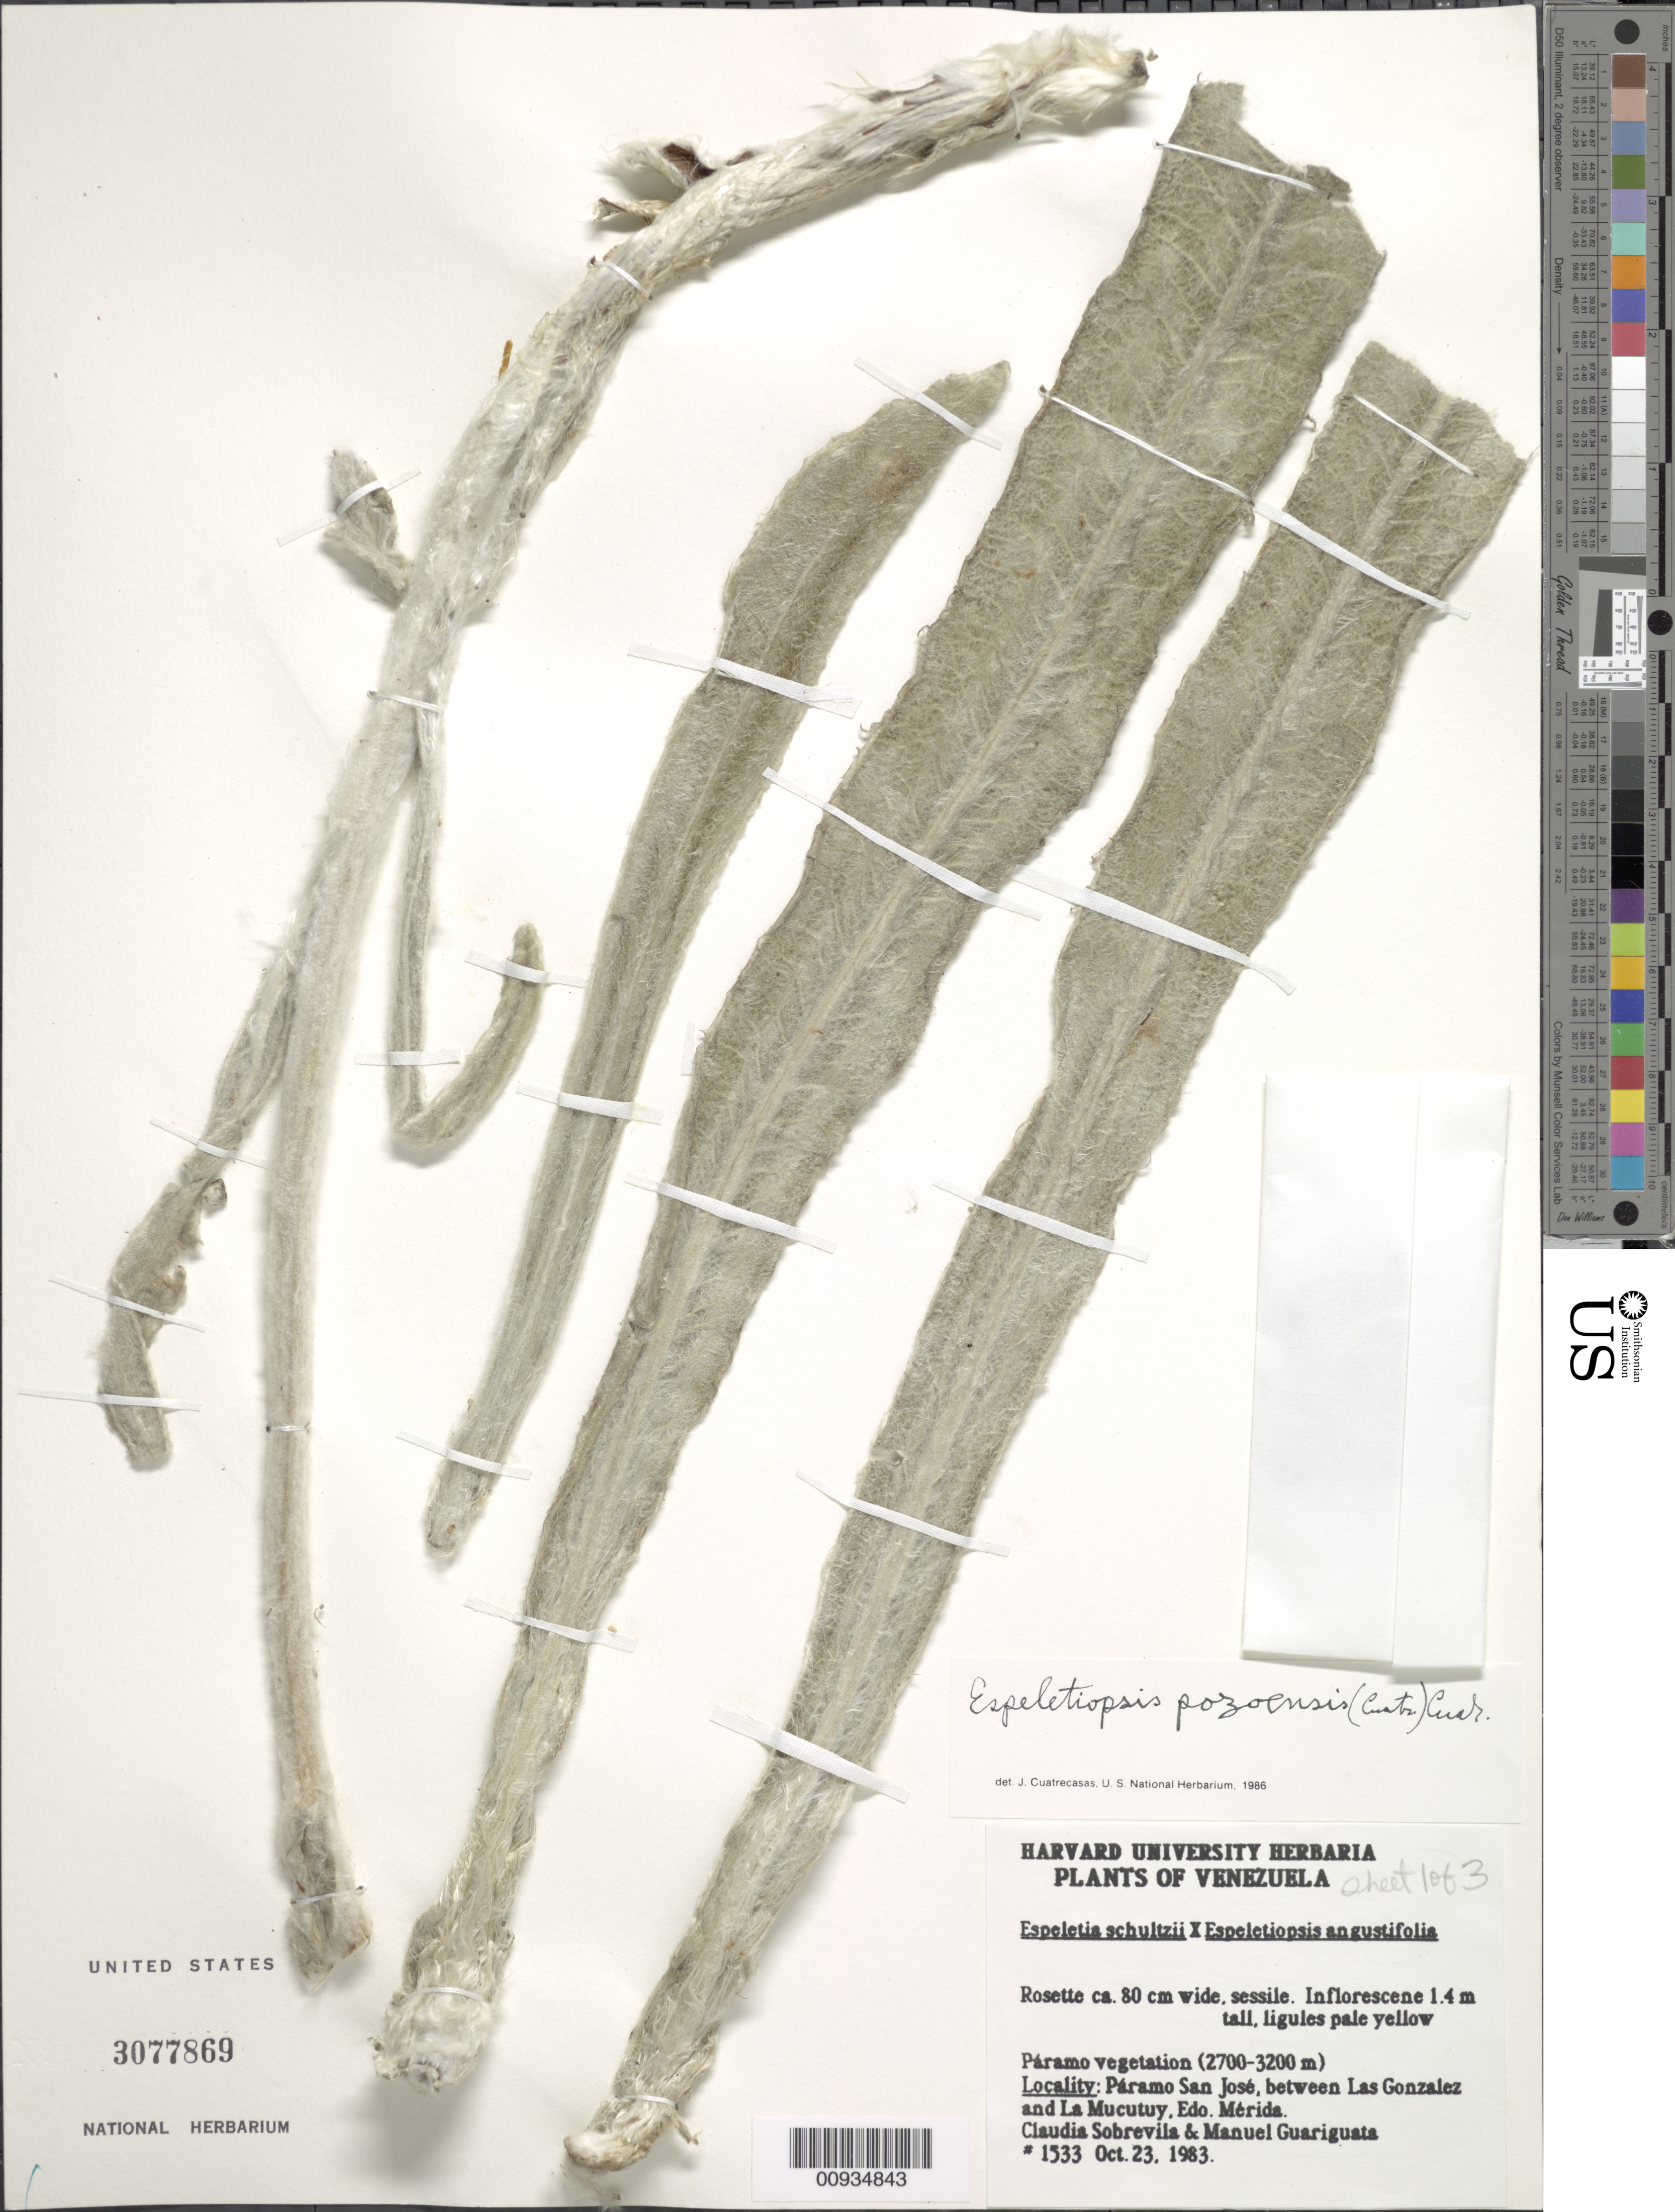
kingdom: Plantae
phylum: Tracheophyta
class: Magnoliopsida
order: Asterales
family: Asteraceae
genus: Espeletiopsis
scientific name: Espeletiopsis pozoensis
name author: (Cuatrec.) Cuatrec.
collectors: C. Sobrevila & M. Guariguata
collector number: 1533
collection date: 1983-10-23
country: Venezuela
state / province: Mérida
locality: Páramo de San José. Between Las González and Mucutuy.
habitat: Páramo vegetation.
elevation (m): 2700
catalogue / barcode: US 3077869